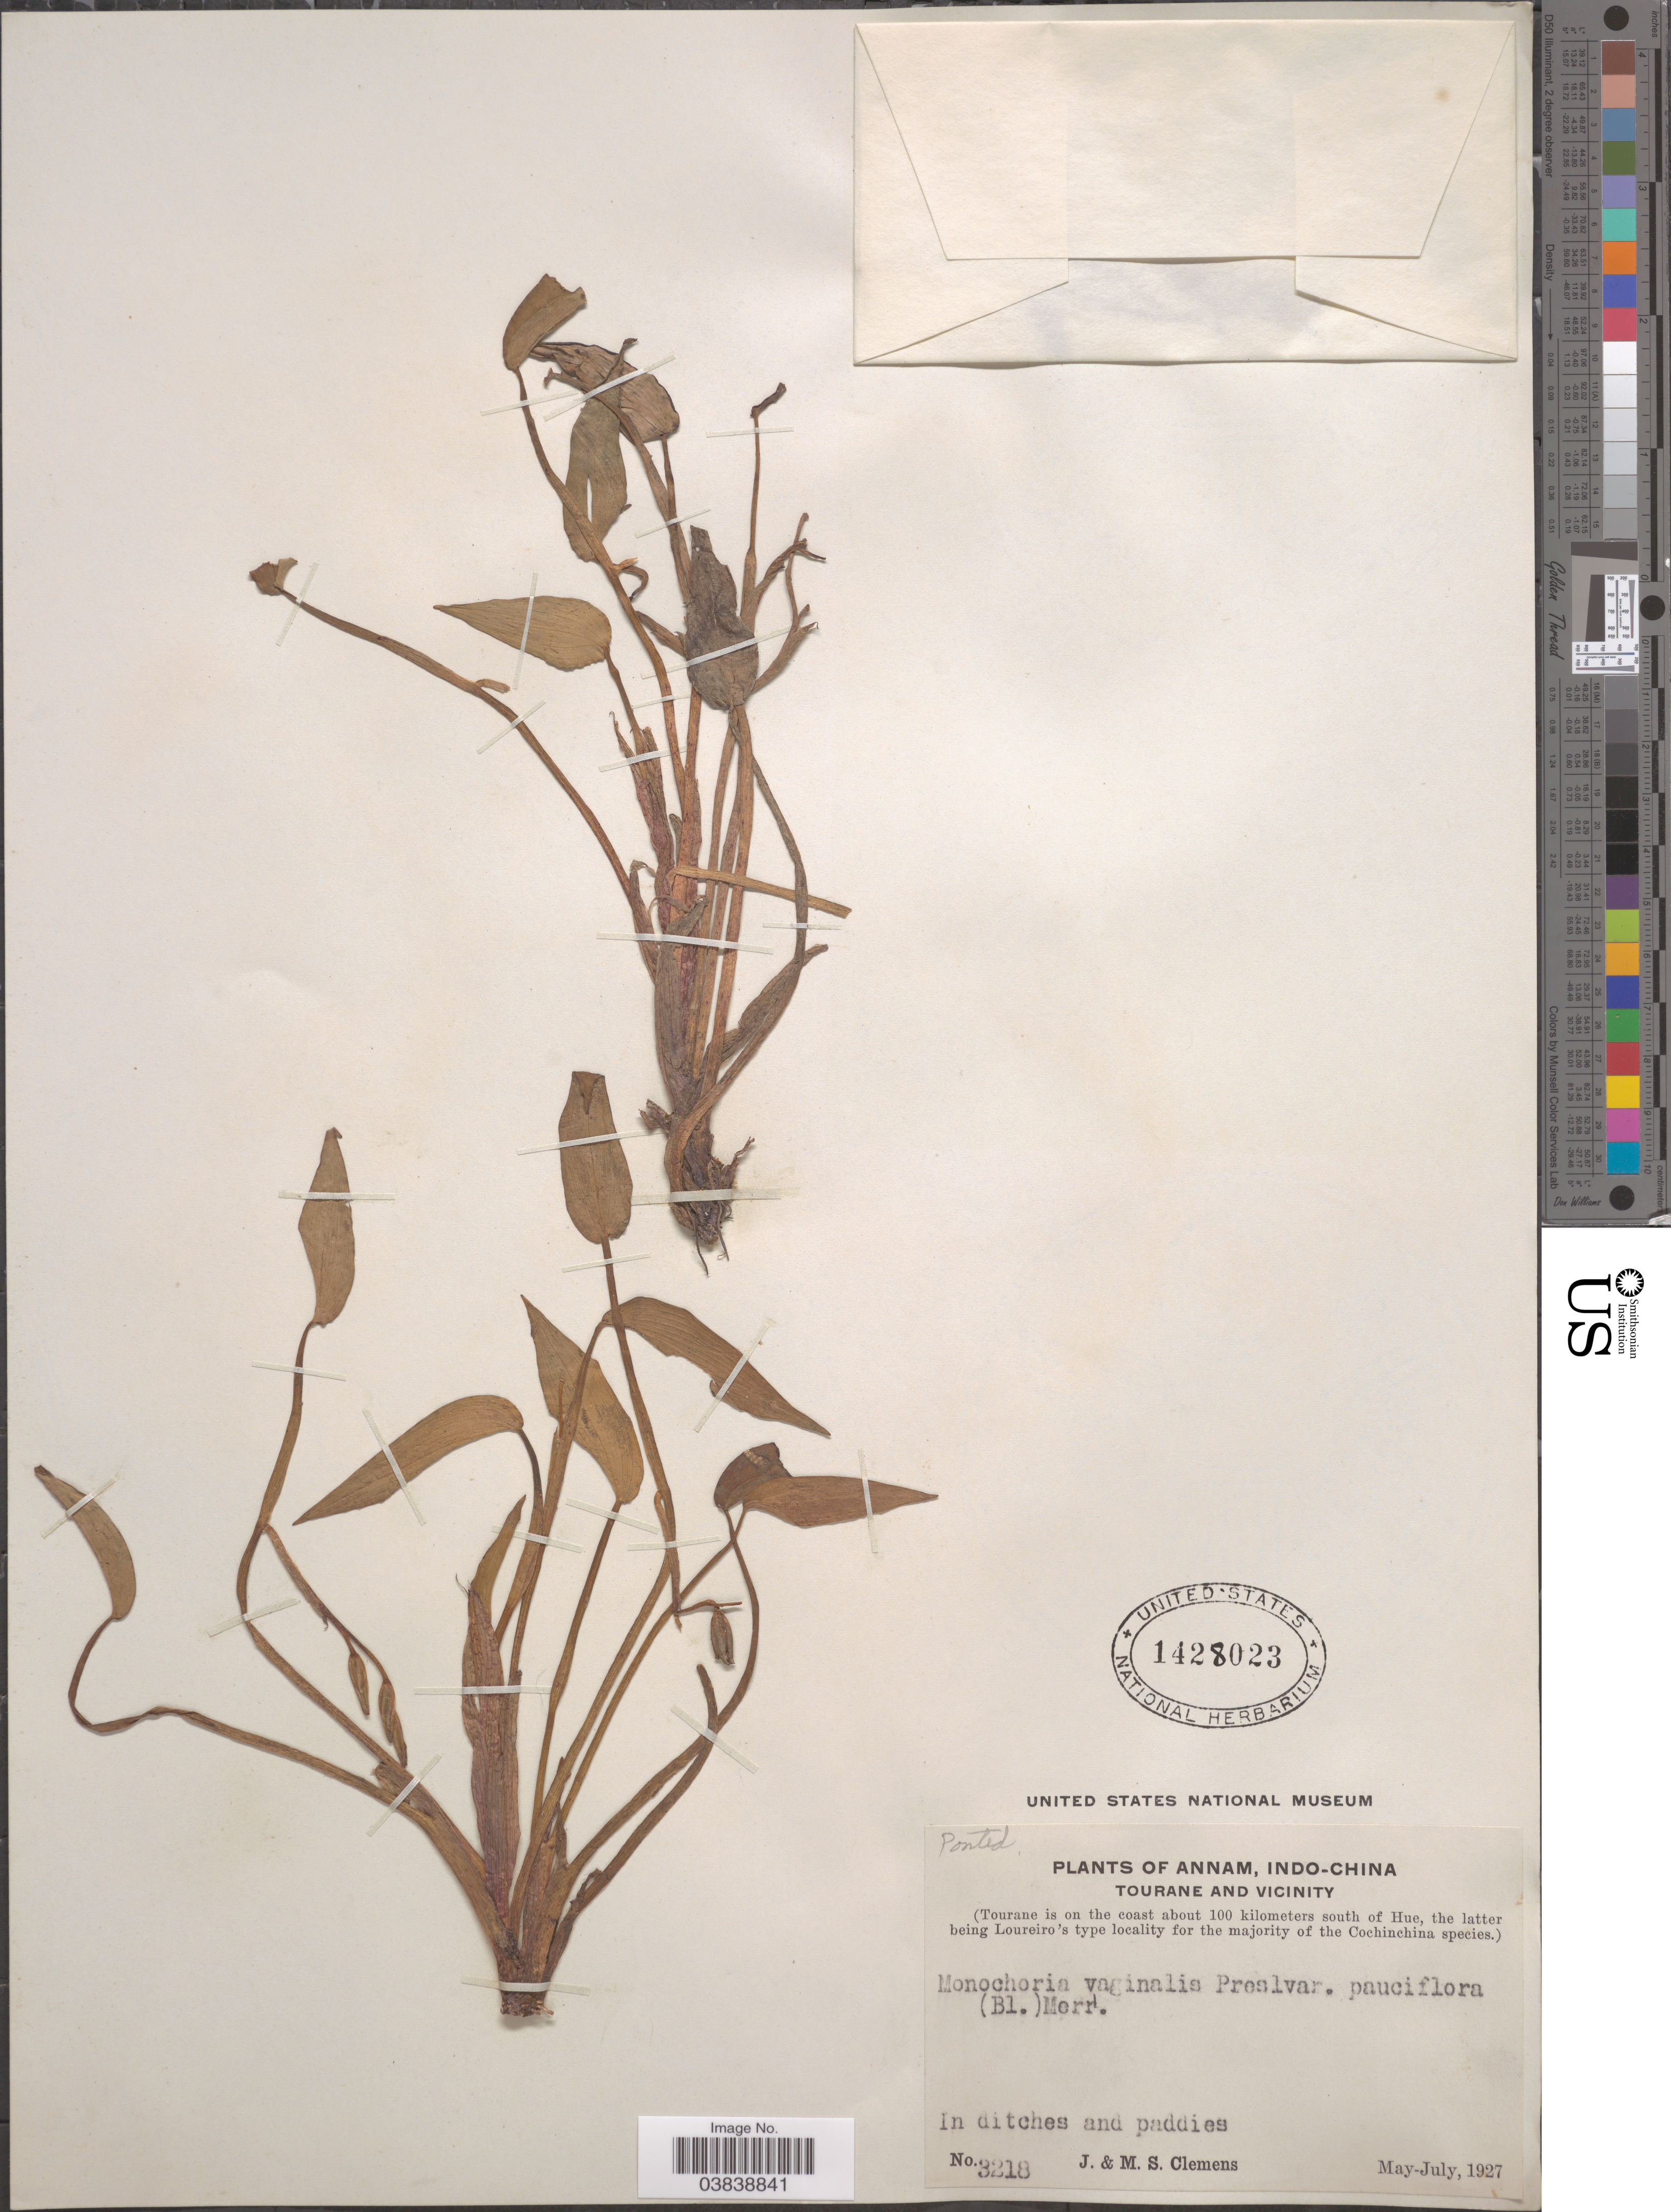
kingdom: Plantae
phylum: Tracheophyta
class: Liliopsida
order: Commelinales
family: Pontederiaceae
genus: Monochoria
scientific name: Monochoria vaginalis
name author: (Burm. f.) C. Presl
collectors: J. Clemens & M. S. Clemens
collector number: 3218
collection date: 1927-05/1927-07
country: Vietnam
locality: Annam, Indo-China. Tourane and vicinity. Tourane is on the coast about 100 kilometers south of Hue.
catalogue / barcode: US 1428023